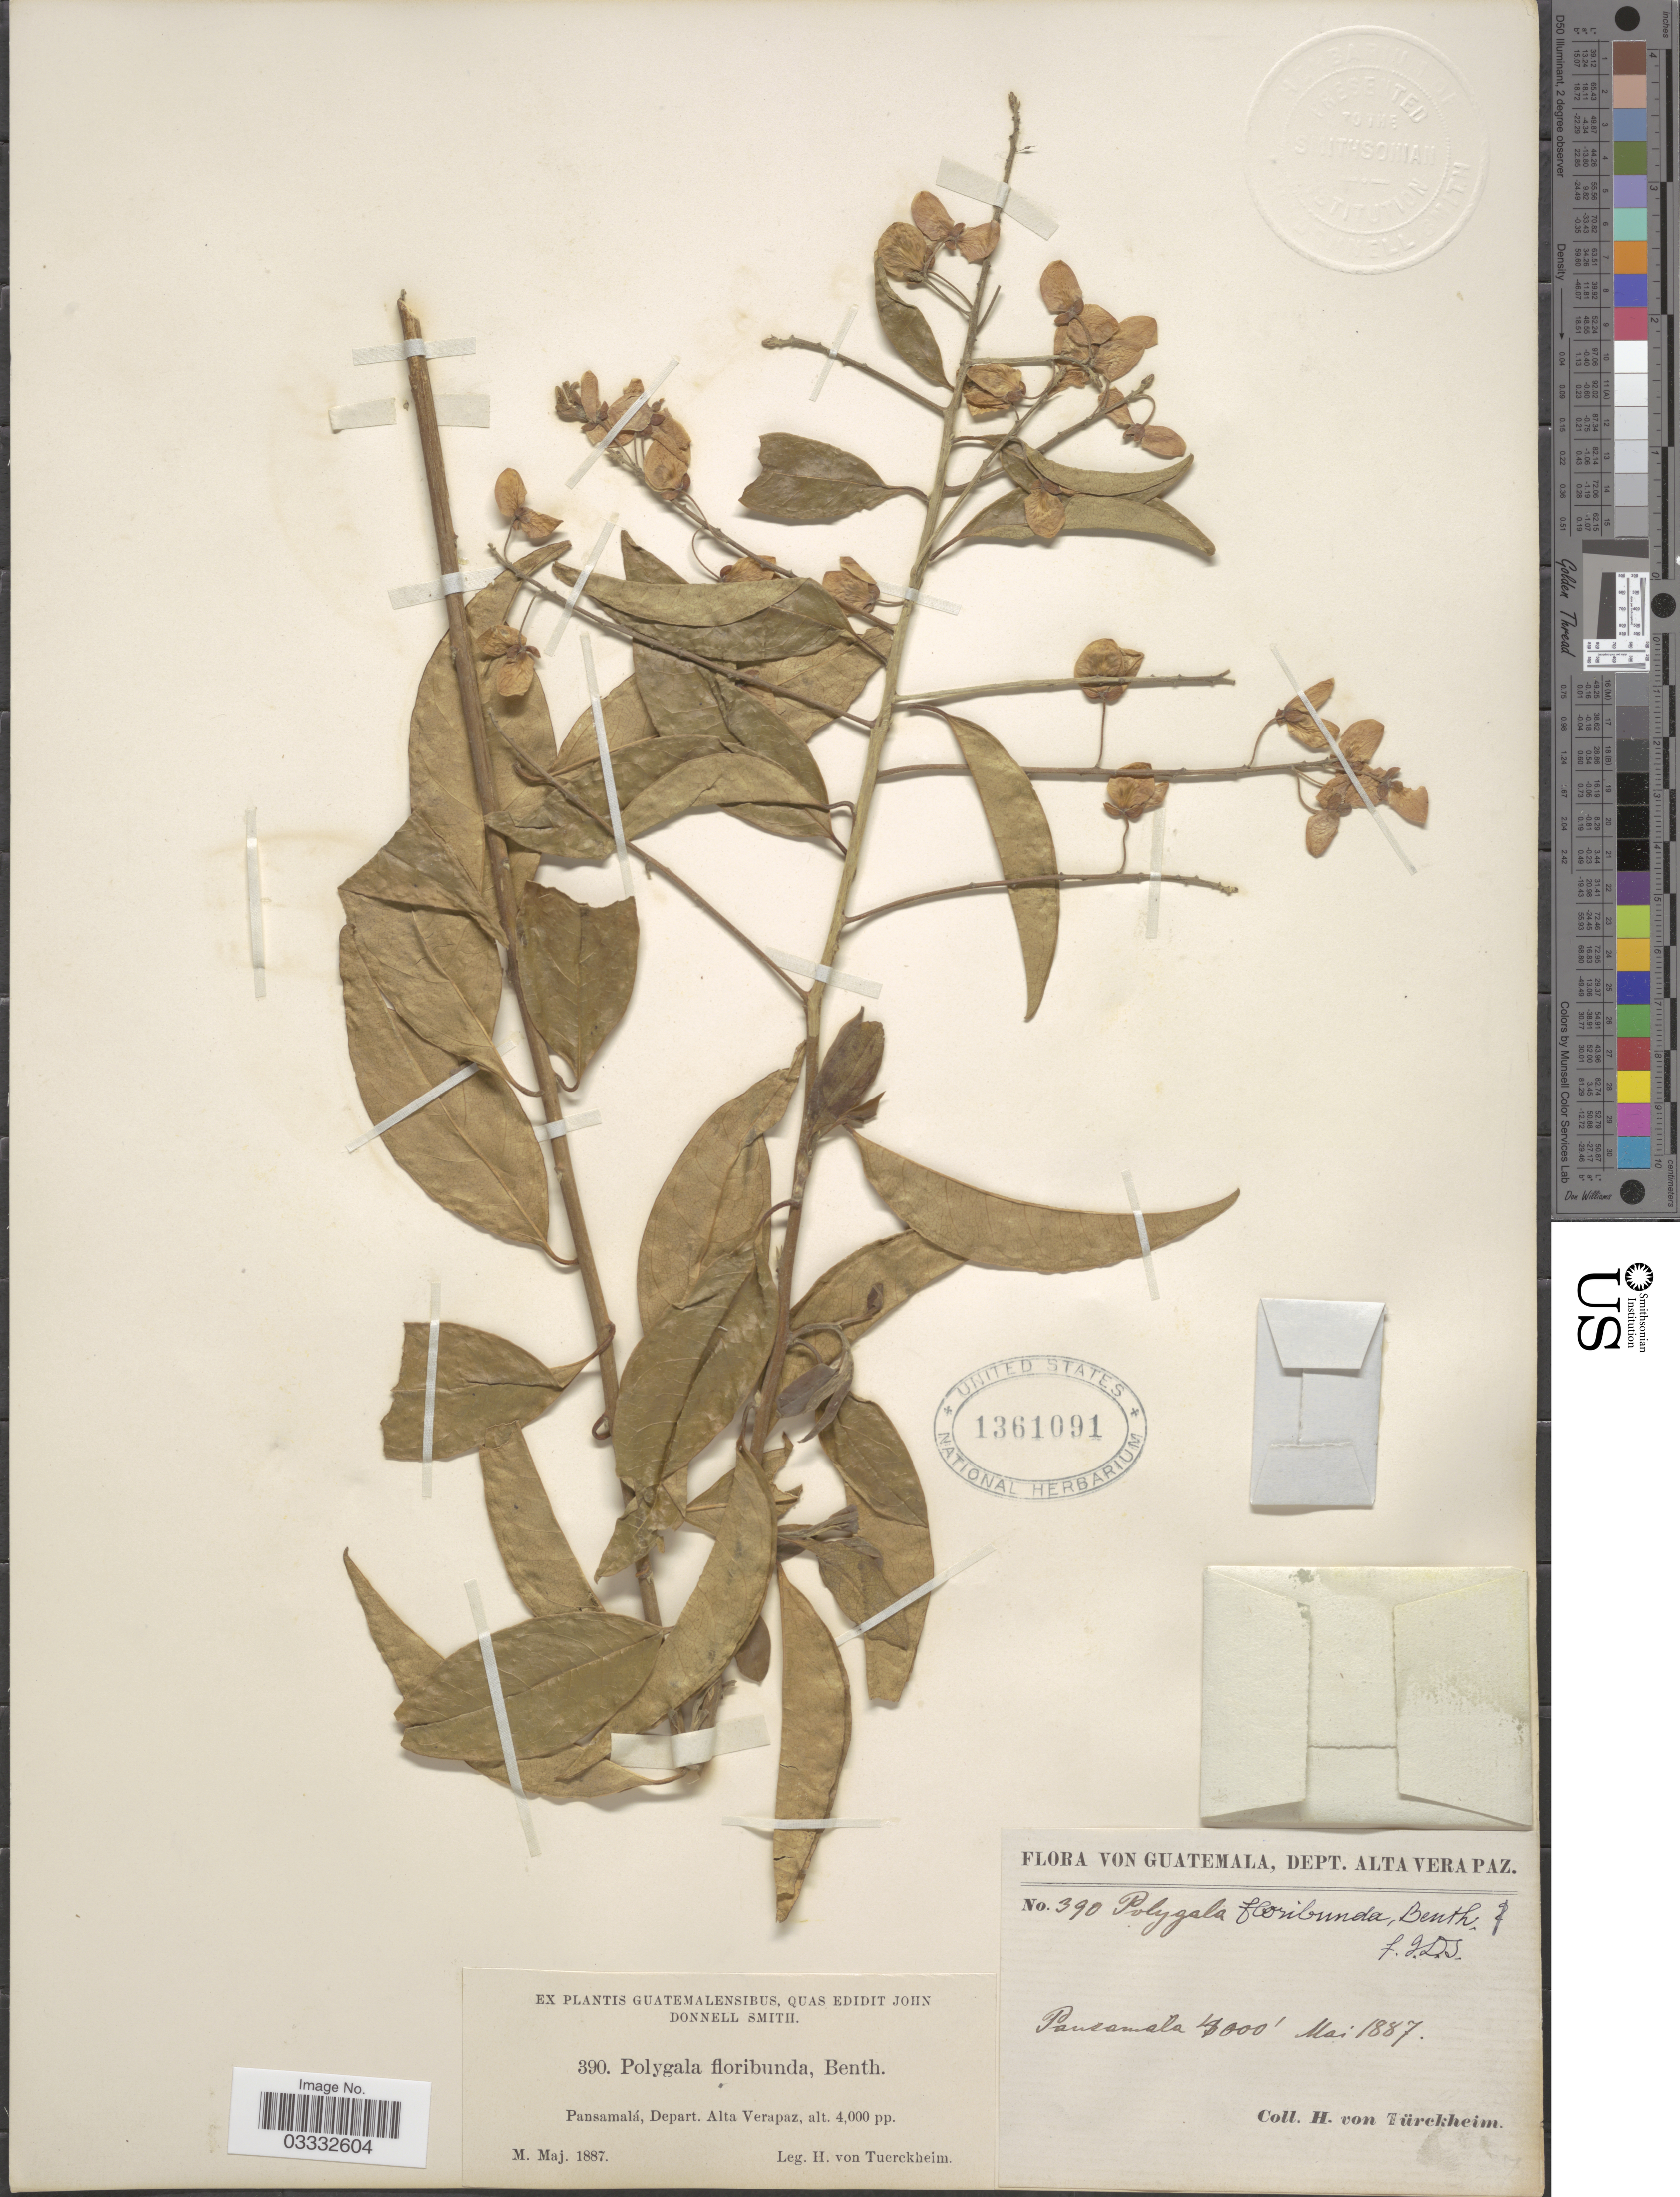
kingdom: Plantae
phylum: Tracheophyta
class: Magnoliopsida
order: Fabales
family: Polygalaceae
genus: Asemeia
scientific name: Asemeia floribunda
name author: (Benth.) J.F.B. Pastore & J.R. Abbott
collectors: H. von Tuerckheim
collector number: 390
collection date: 1887-05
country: Guatemala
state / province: Alta Verapaz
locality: Pansamalá, Depart. Alta Verapaz.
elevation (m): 1219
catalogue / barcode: US 1361091